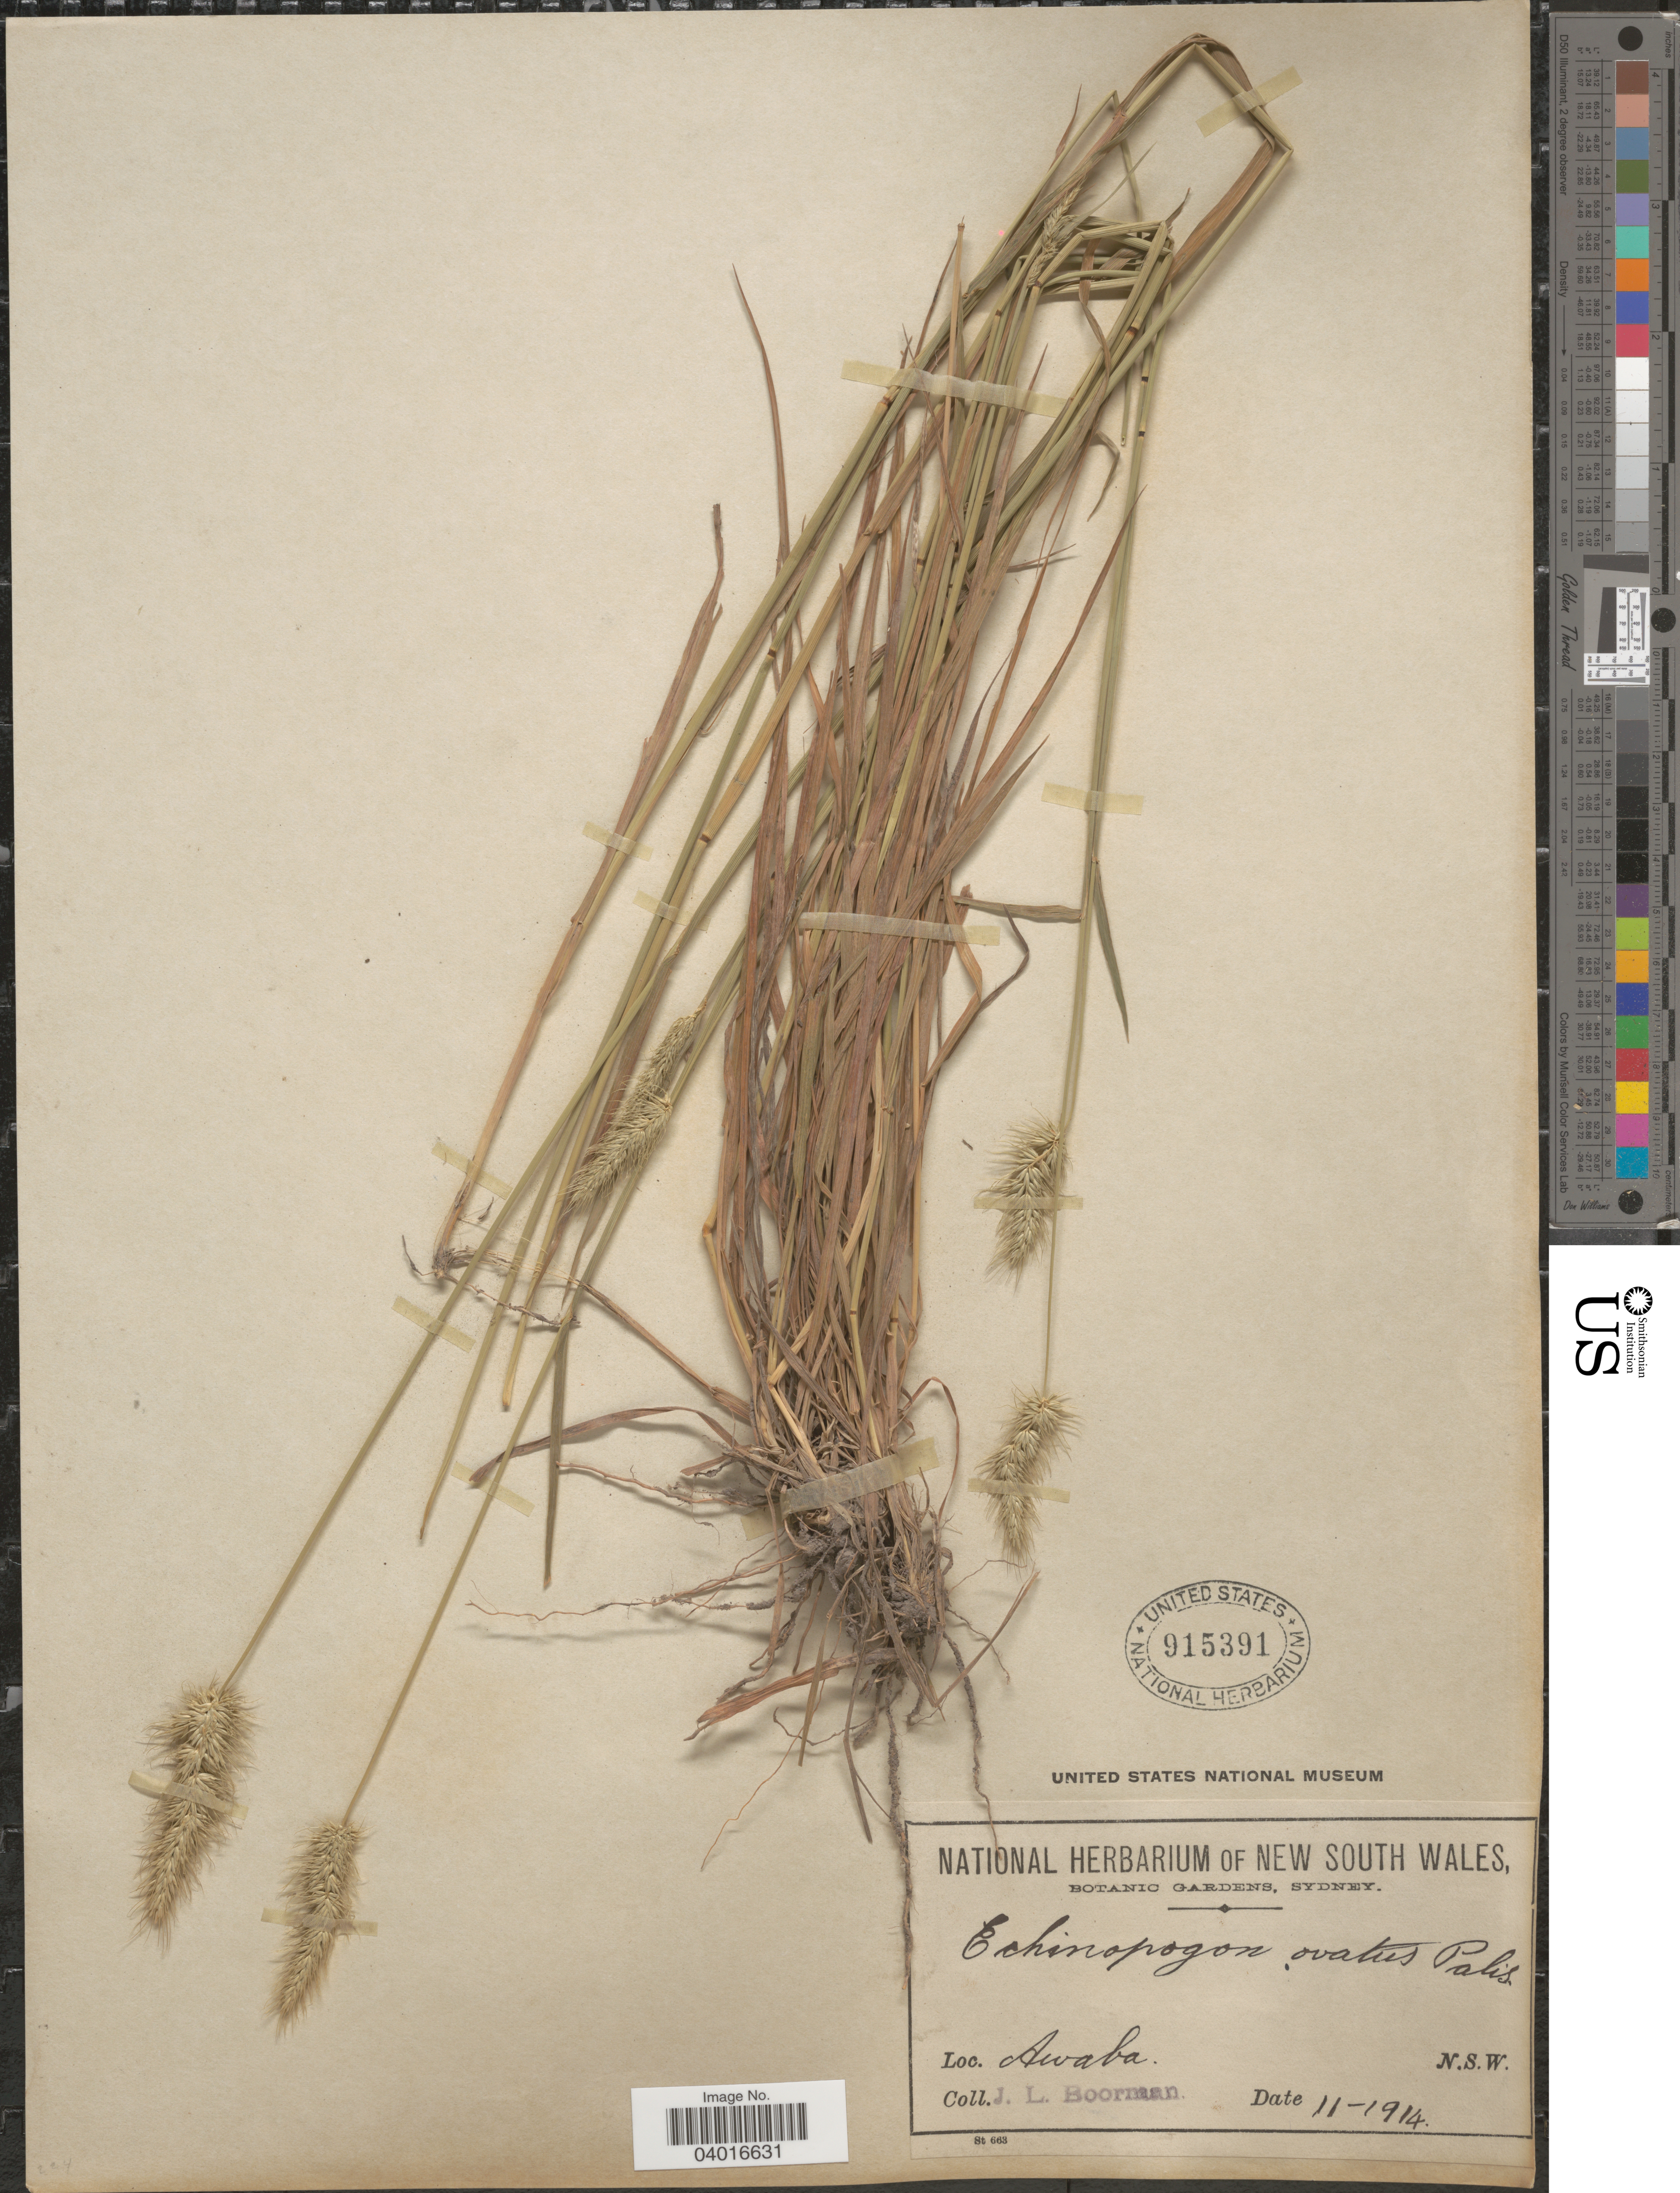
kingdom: Plantae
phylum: Tracheophyta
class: Liliopsida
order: Poales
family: Poaceae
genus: Echinopogon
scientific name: Echinopogon caespitosus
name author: C.E. Hubb.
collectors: J. Boorman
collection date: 1914-11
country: Australia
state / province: New South Wales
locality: Awaba.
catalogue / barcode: US 915391